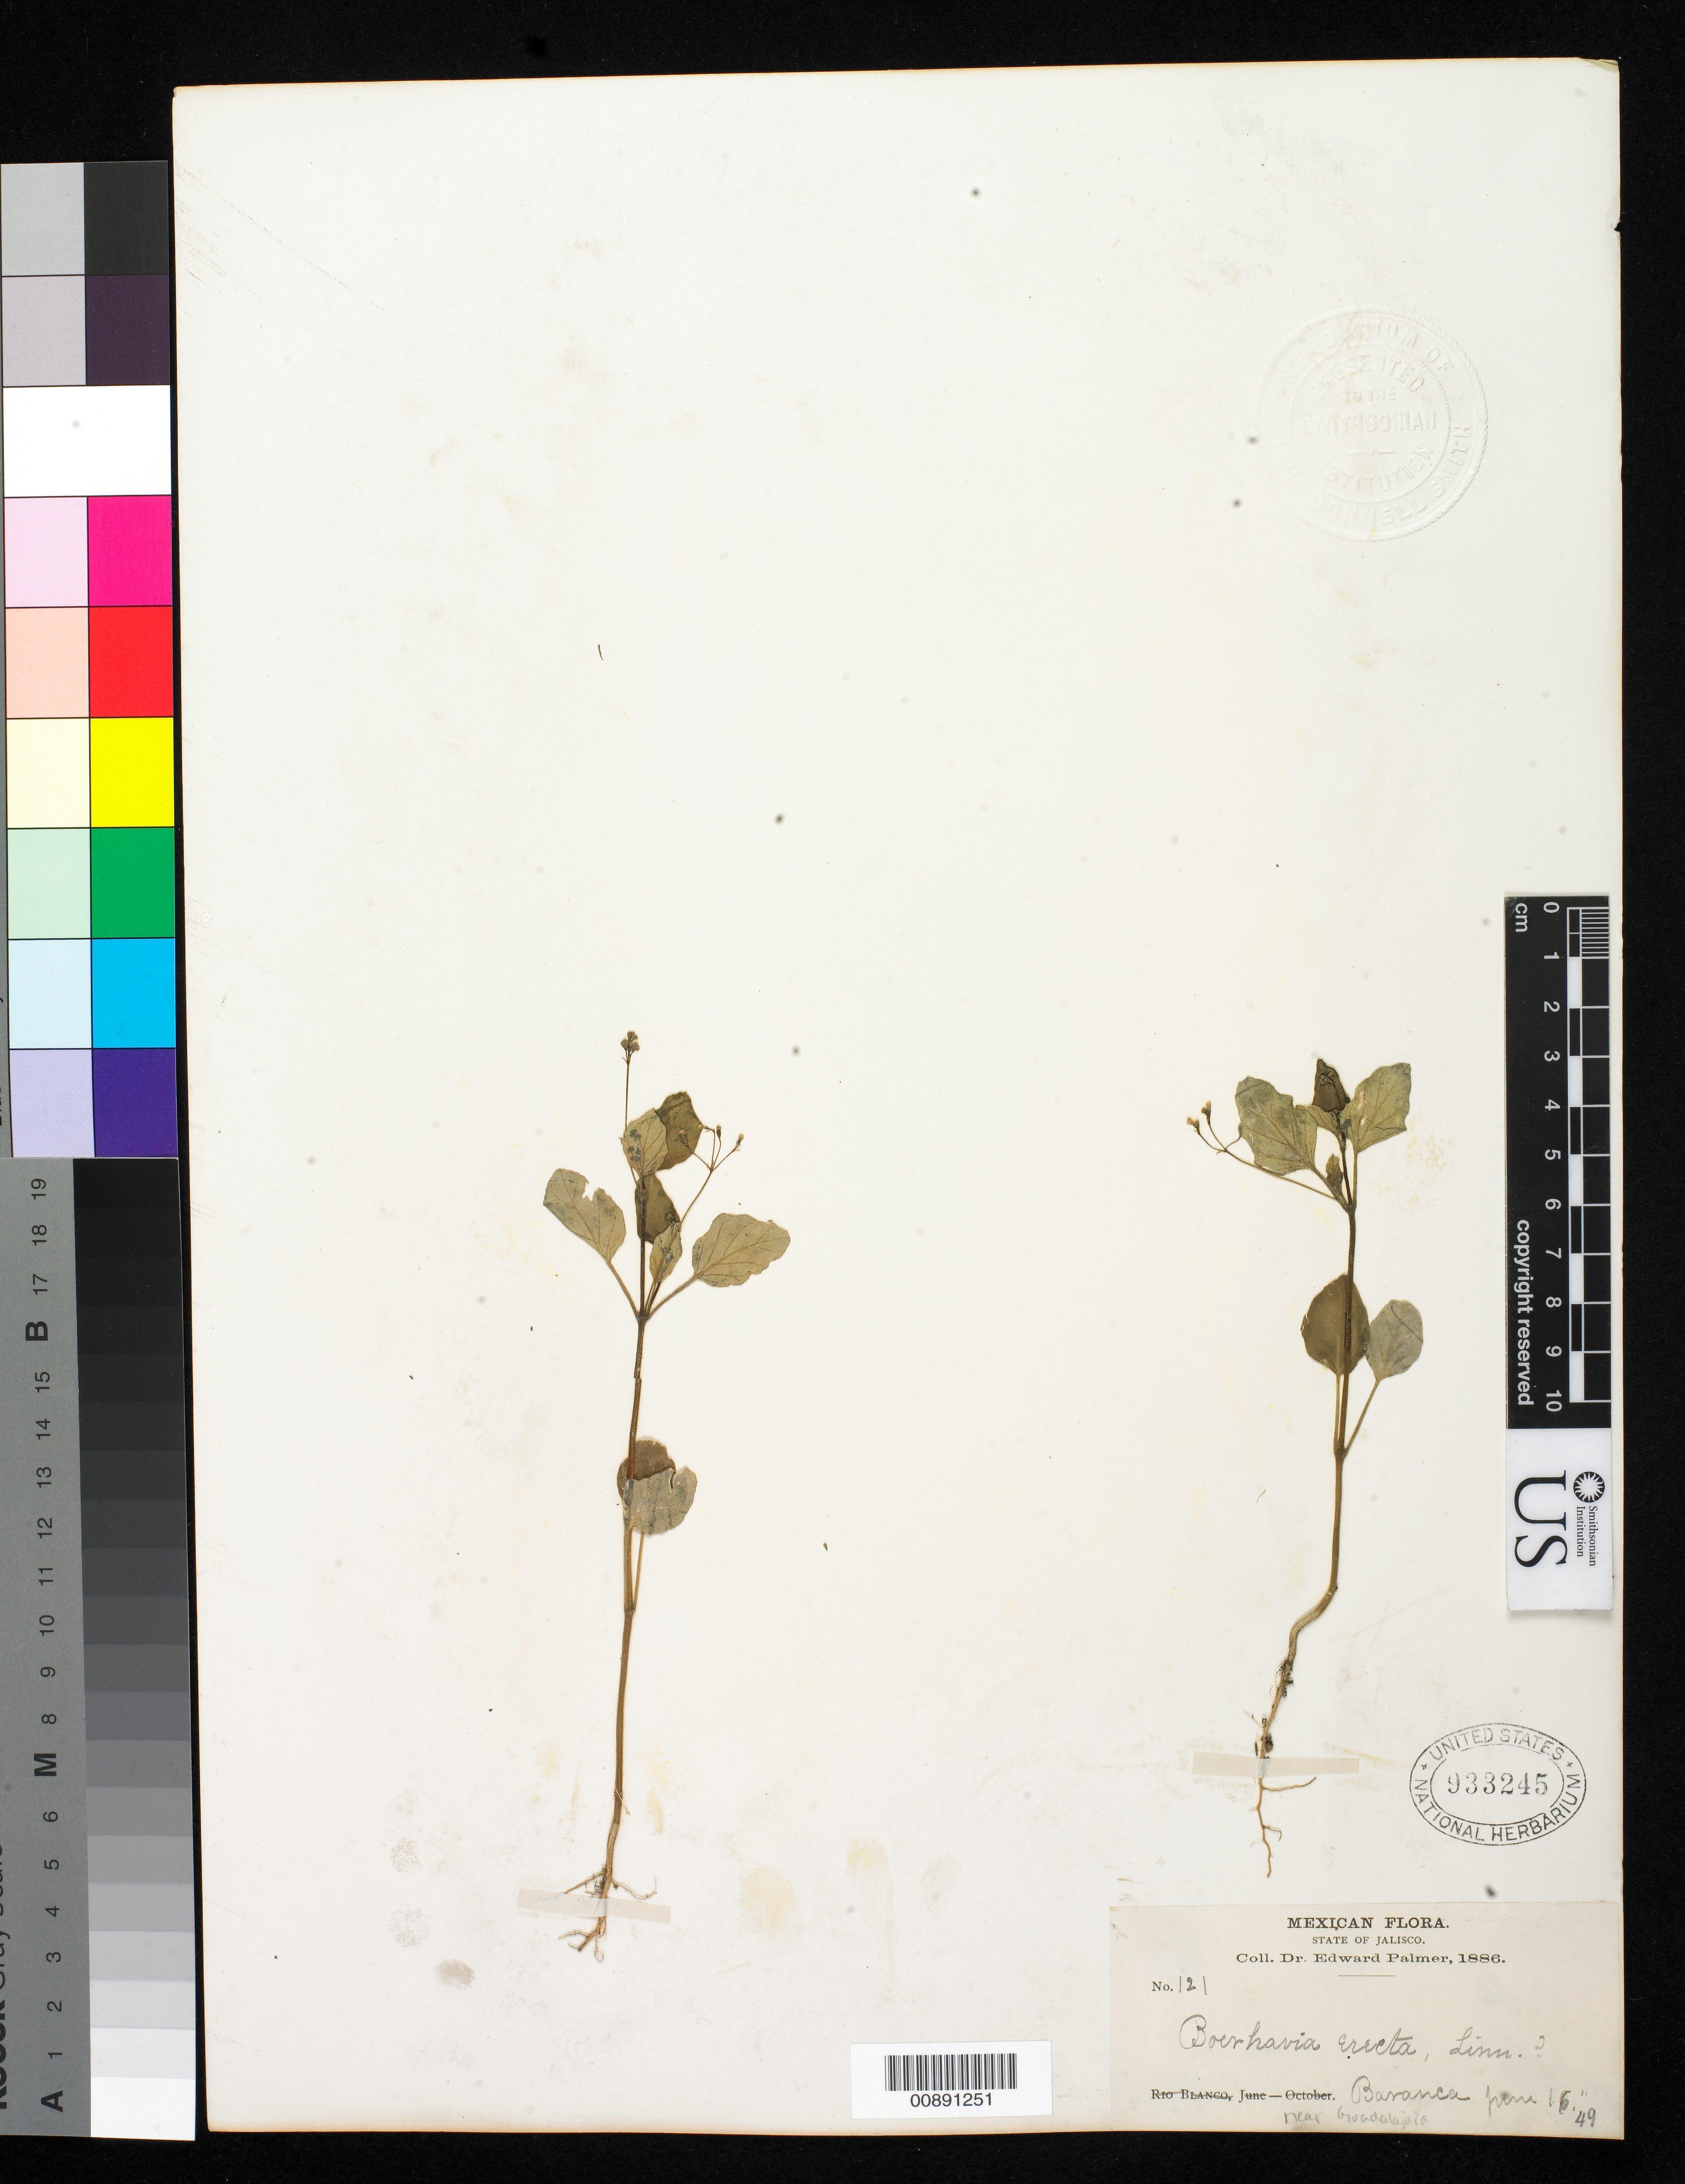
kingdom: Plantae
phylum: Tracheophyta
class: Magnoliopsida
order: Caryophyllales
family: Nyctaginaceae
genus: Boerhavia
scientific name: Boerhavia erecta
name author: L.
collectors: E. Palmer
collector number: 121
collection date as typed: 16 Jun 1886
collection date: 1886-06-16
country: Mexico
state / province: Jalisco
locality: Barranca, near Guadalajara, Jalisco.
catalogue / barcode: US 933245